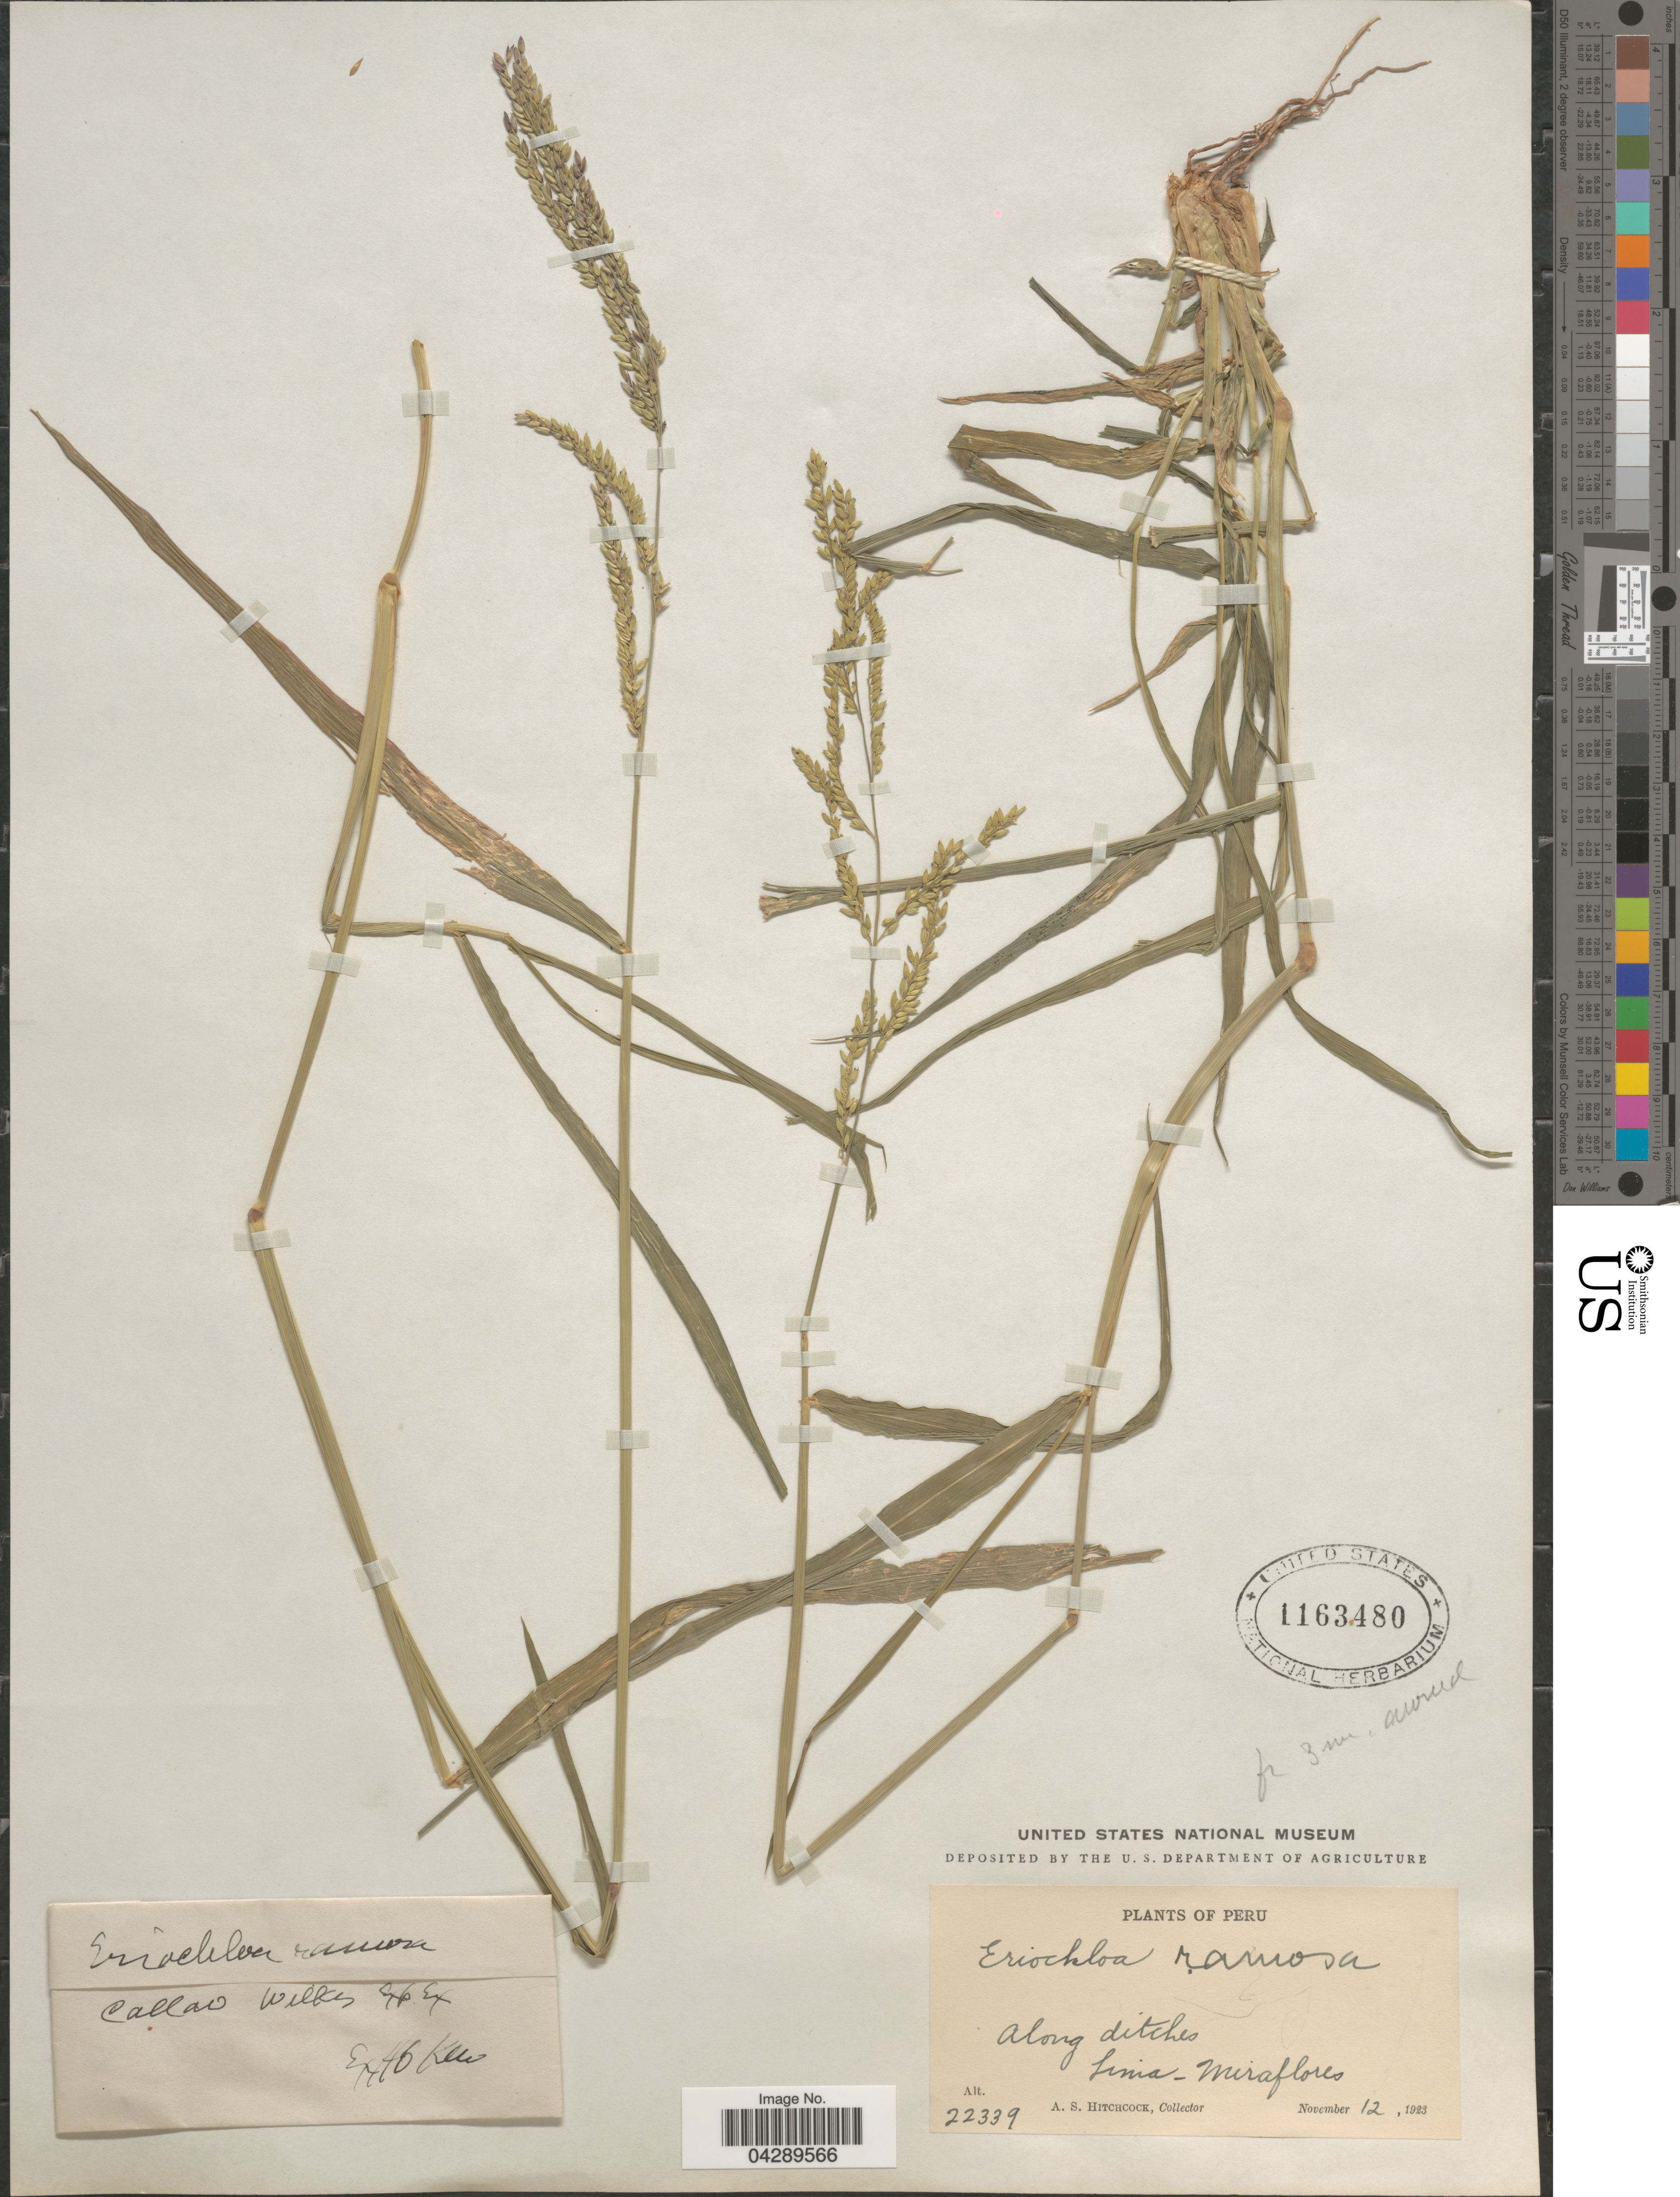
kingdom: Plantae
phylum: Tracheophyta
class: Liliopsida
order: Poales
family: Poaceae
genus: Eriochloa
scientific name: Eriochloa punctata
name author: (L.) Desv. ex Ham.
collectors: A. S. Hitchcock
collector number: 22339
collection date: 1923-11-12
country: Peru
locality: Along ditches Lima-Miraflores.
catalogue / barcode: US 1163480